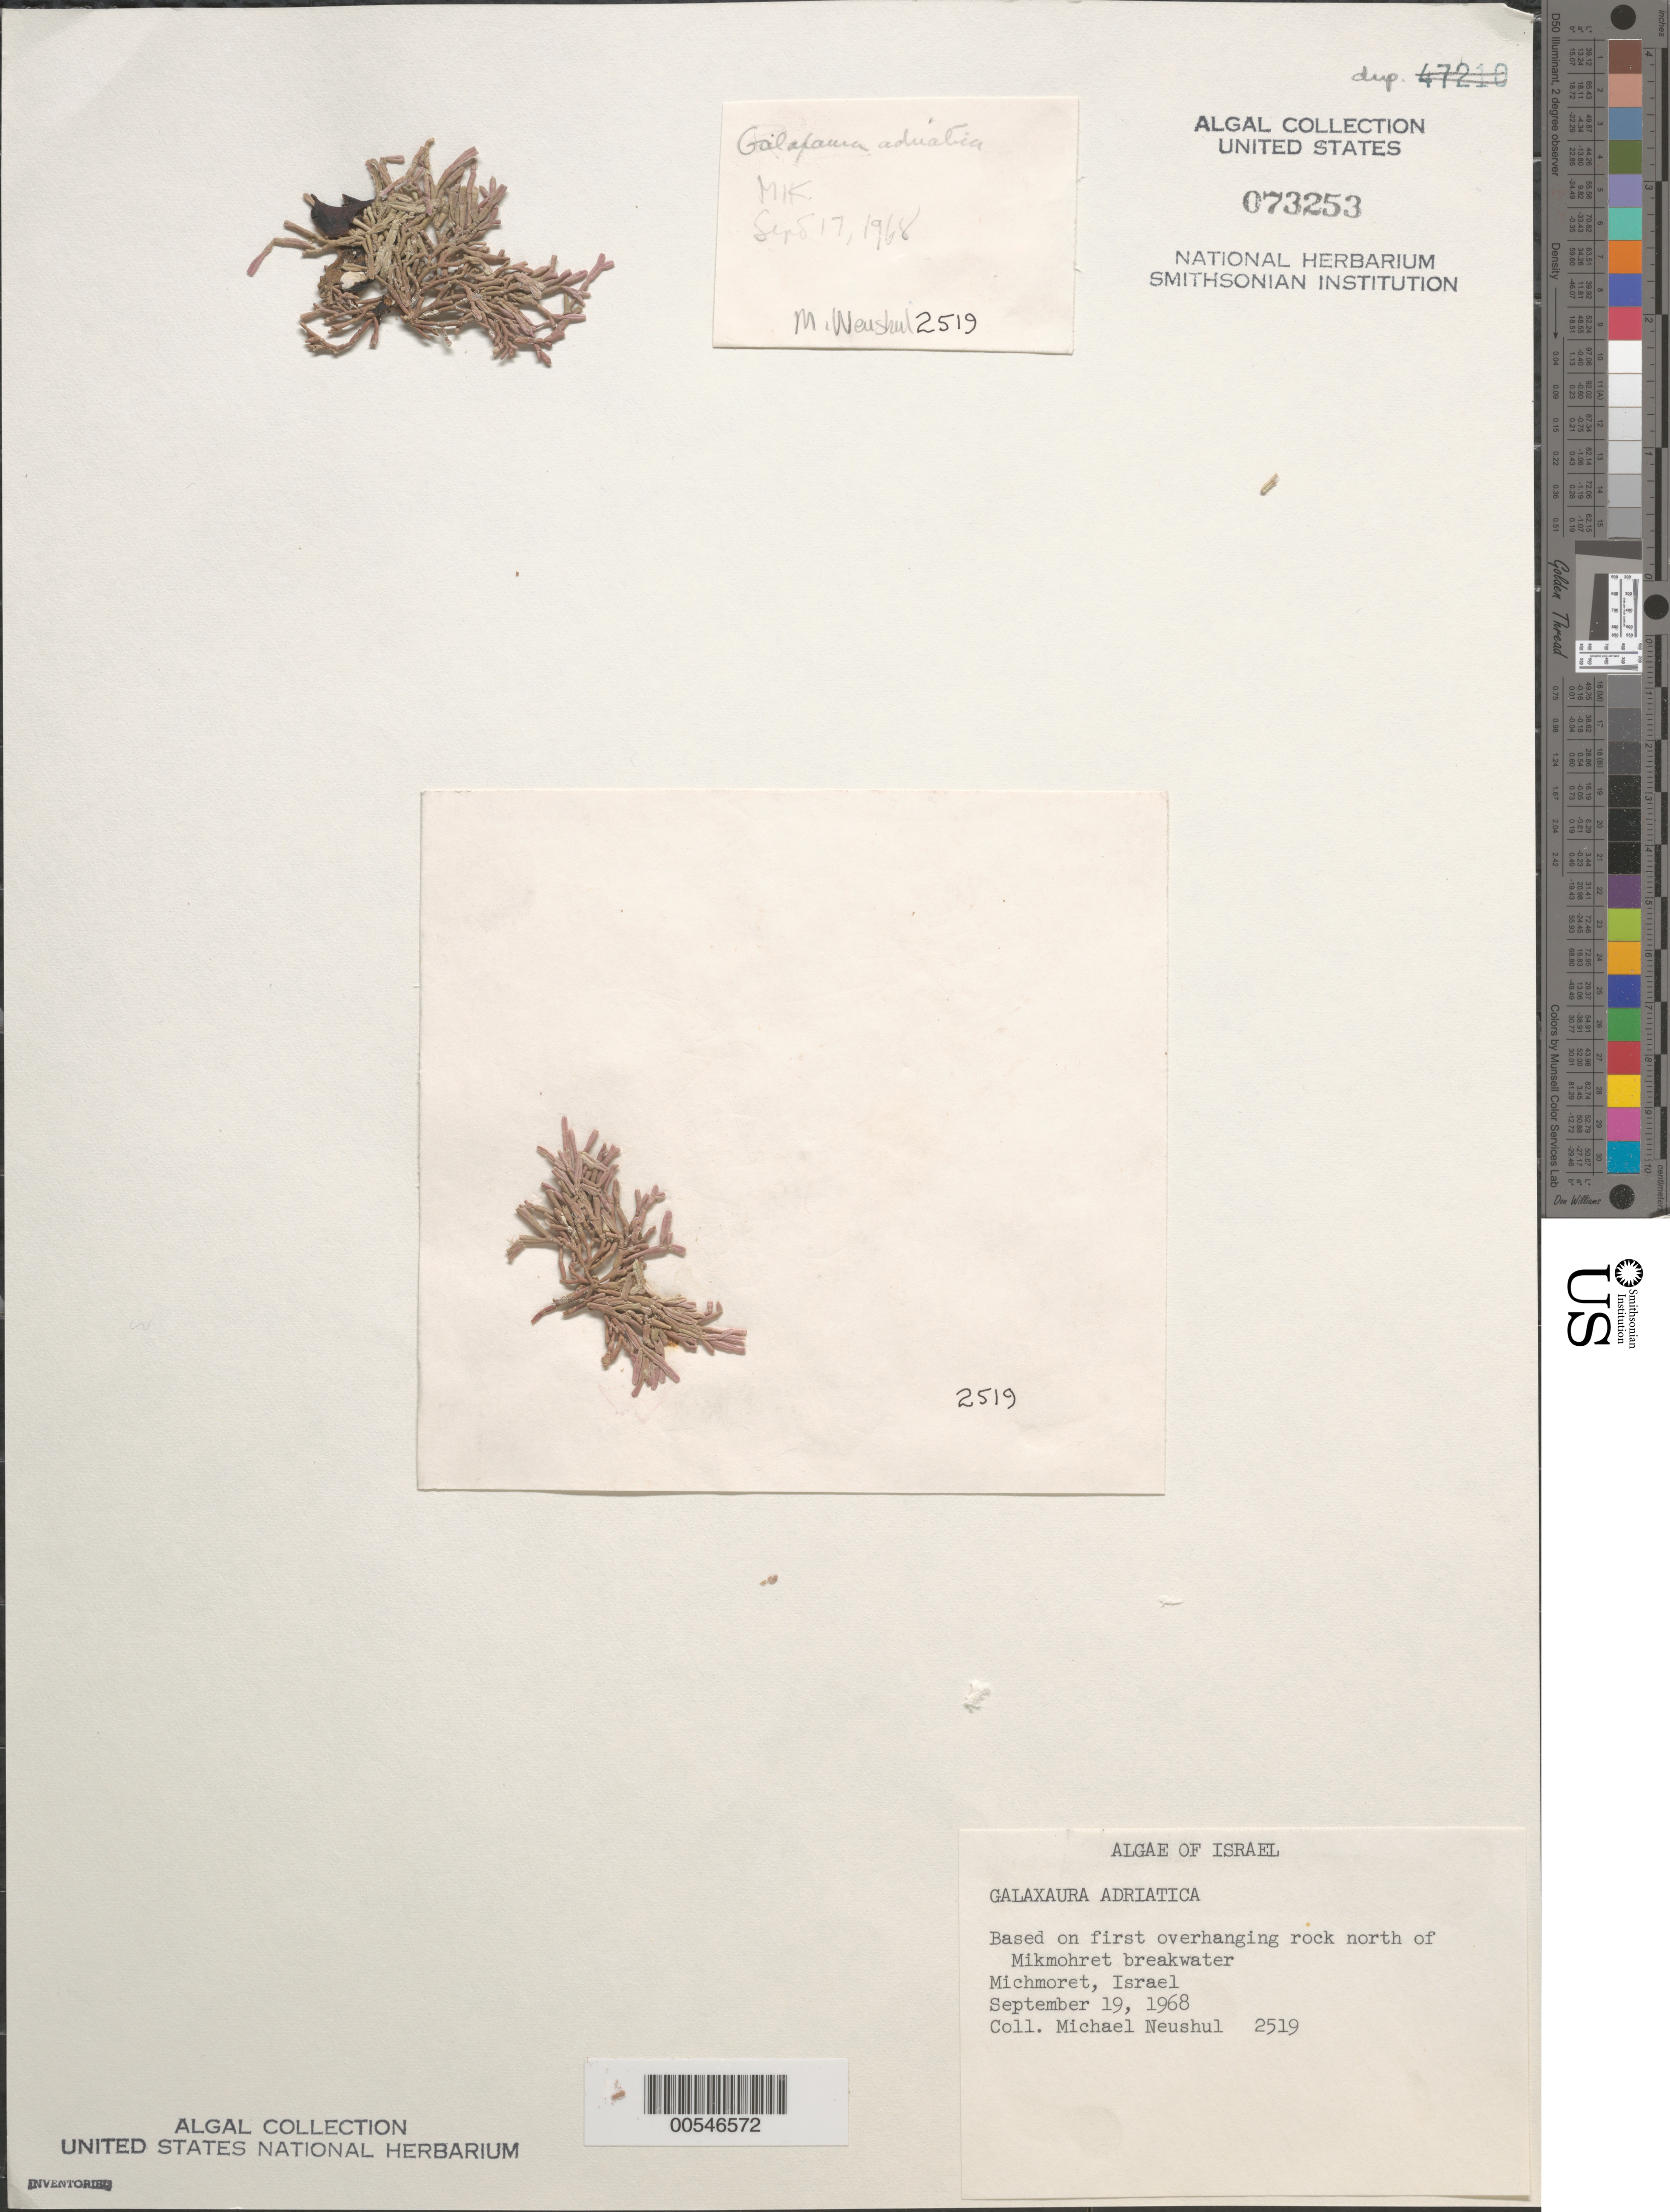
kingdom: Plantae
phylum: Rhodophyta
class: Florideophyceae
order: Nemaliales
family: Galaxauraceae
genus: Tricleocarpa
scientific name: Tricleocarpa fragilis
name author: (L.) Huisman & R.A. Towns.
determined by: Algae name updating Project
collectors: M. Neushul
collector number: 2519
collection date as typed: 19 Sep 1968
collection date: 1968-09-19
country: Israel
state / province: Central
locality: Mikhmoret (Michmoret), north of Mikhmoret Breakwater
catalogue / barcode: US 73253